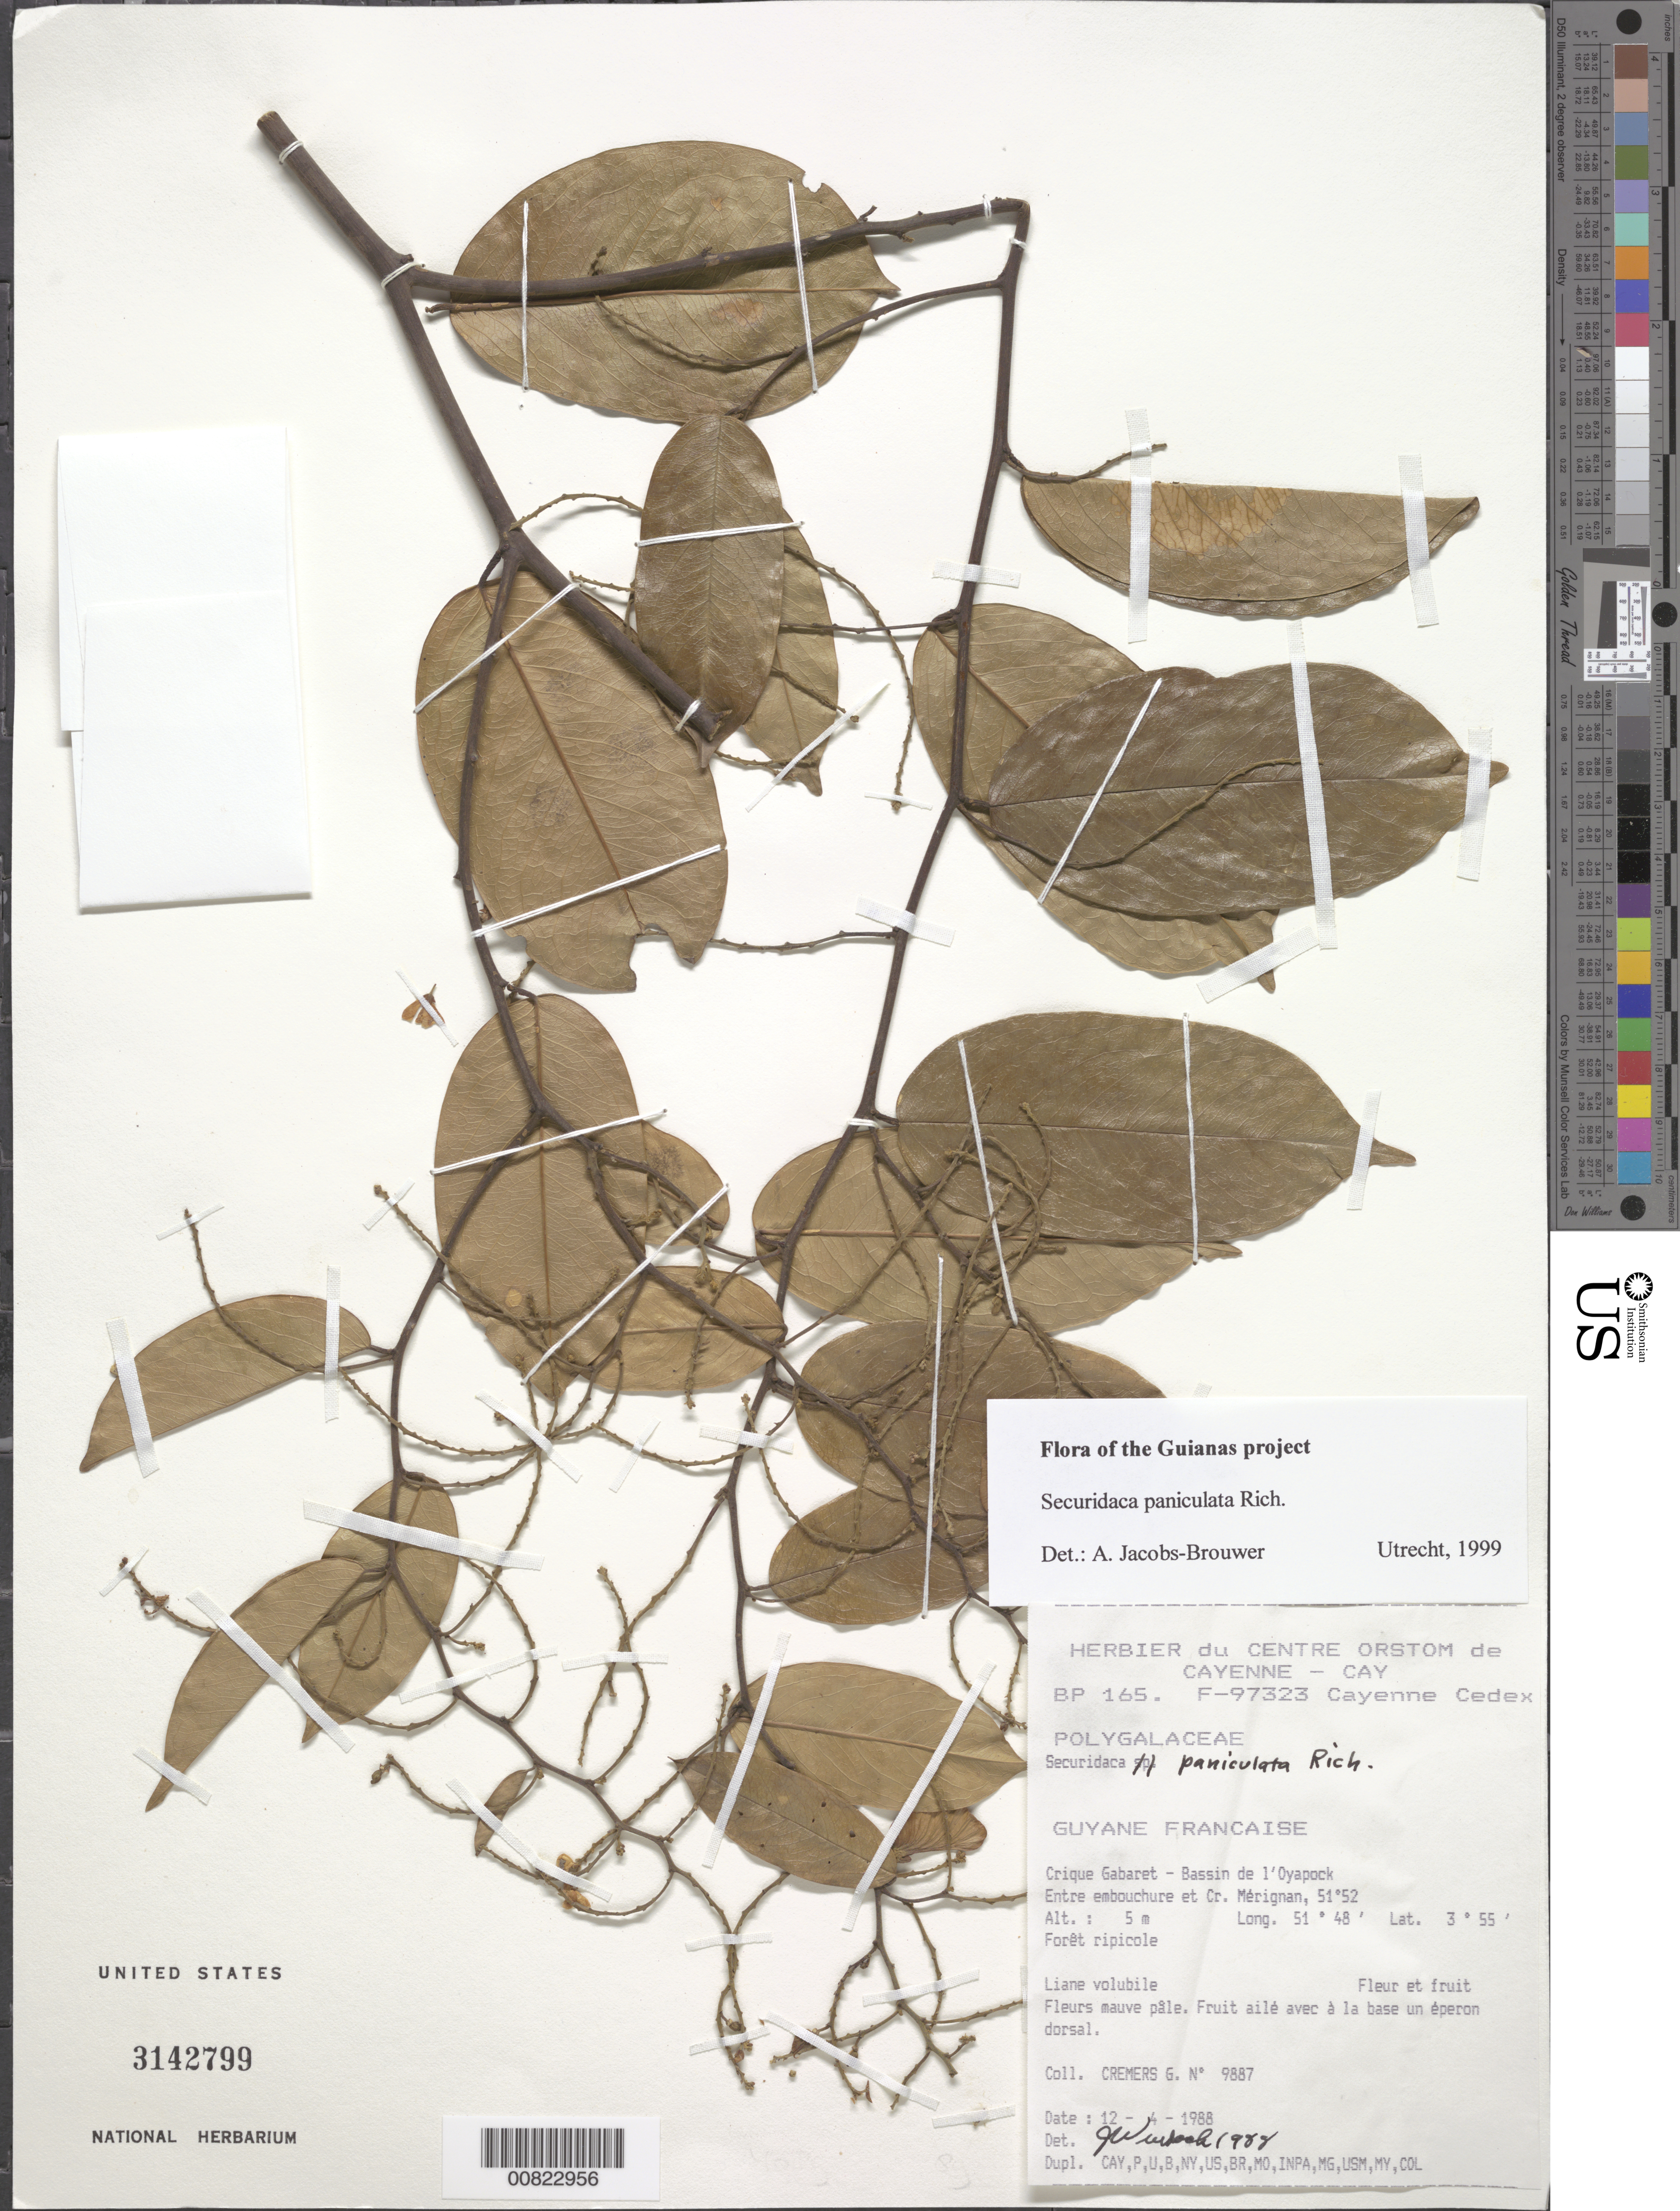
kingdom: Plantae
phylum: Tracheophyta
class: Magnoliopsida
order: Fabales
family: Polygalaceae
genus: Securidaca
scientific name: Securidaca paniculata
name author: Rich.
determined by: Jacobs-Brouwer, A.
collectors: G. Cremers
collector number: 9887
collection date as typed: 12-Apr-88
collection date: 1988-04-12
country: French Guiana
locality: Crique Gabaret, Bassin de l'Oyapock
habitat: Forêt ripicole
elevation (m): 5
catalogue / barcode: US 3142799